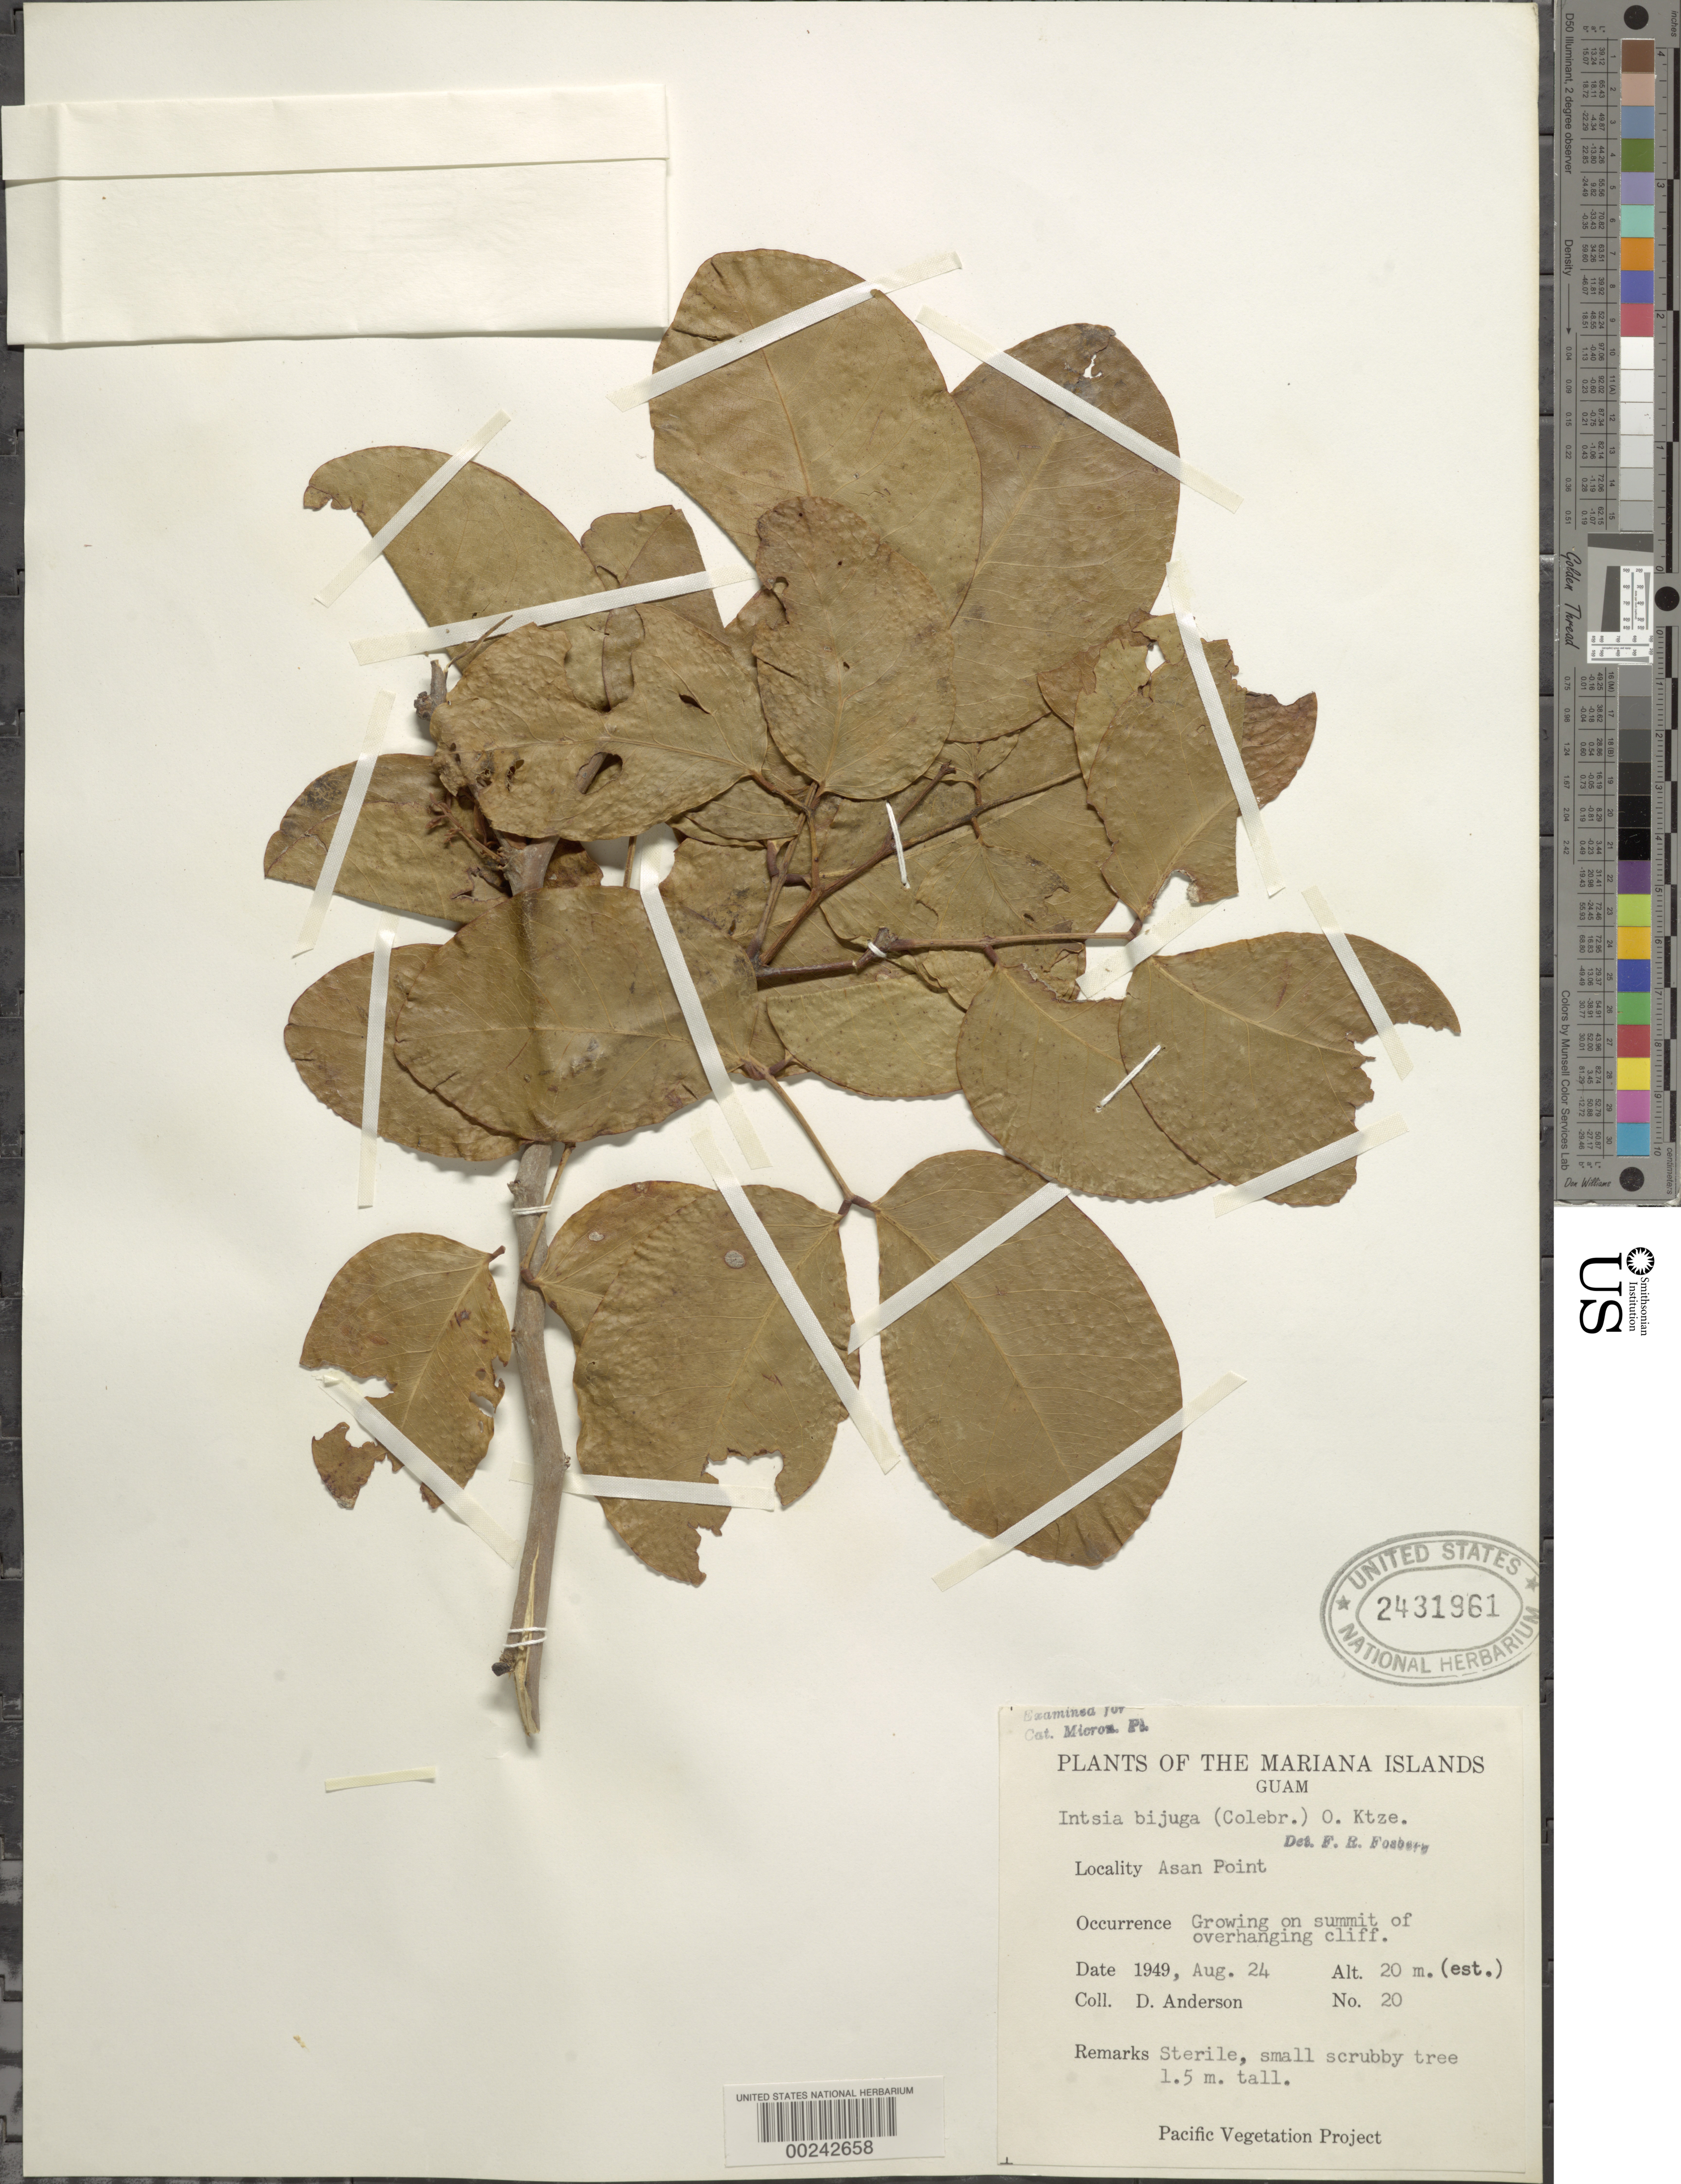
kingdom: Plantae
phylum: Tracheophyta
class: Magnoliopsida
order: Fabales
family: Fabaceae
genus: Intsia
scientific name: Intsia bijuga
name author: (Colebr.) Kuntze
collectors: D. Anderson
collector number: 20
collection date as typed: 24 Aug 1949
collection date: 1949-08-24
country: Guam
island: Guam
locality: Asan point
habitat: On summit of overhanging cliff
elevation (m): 60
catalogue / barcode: US 2431961